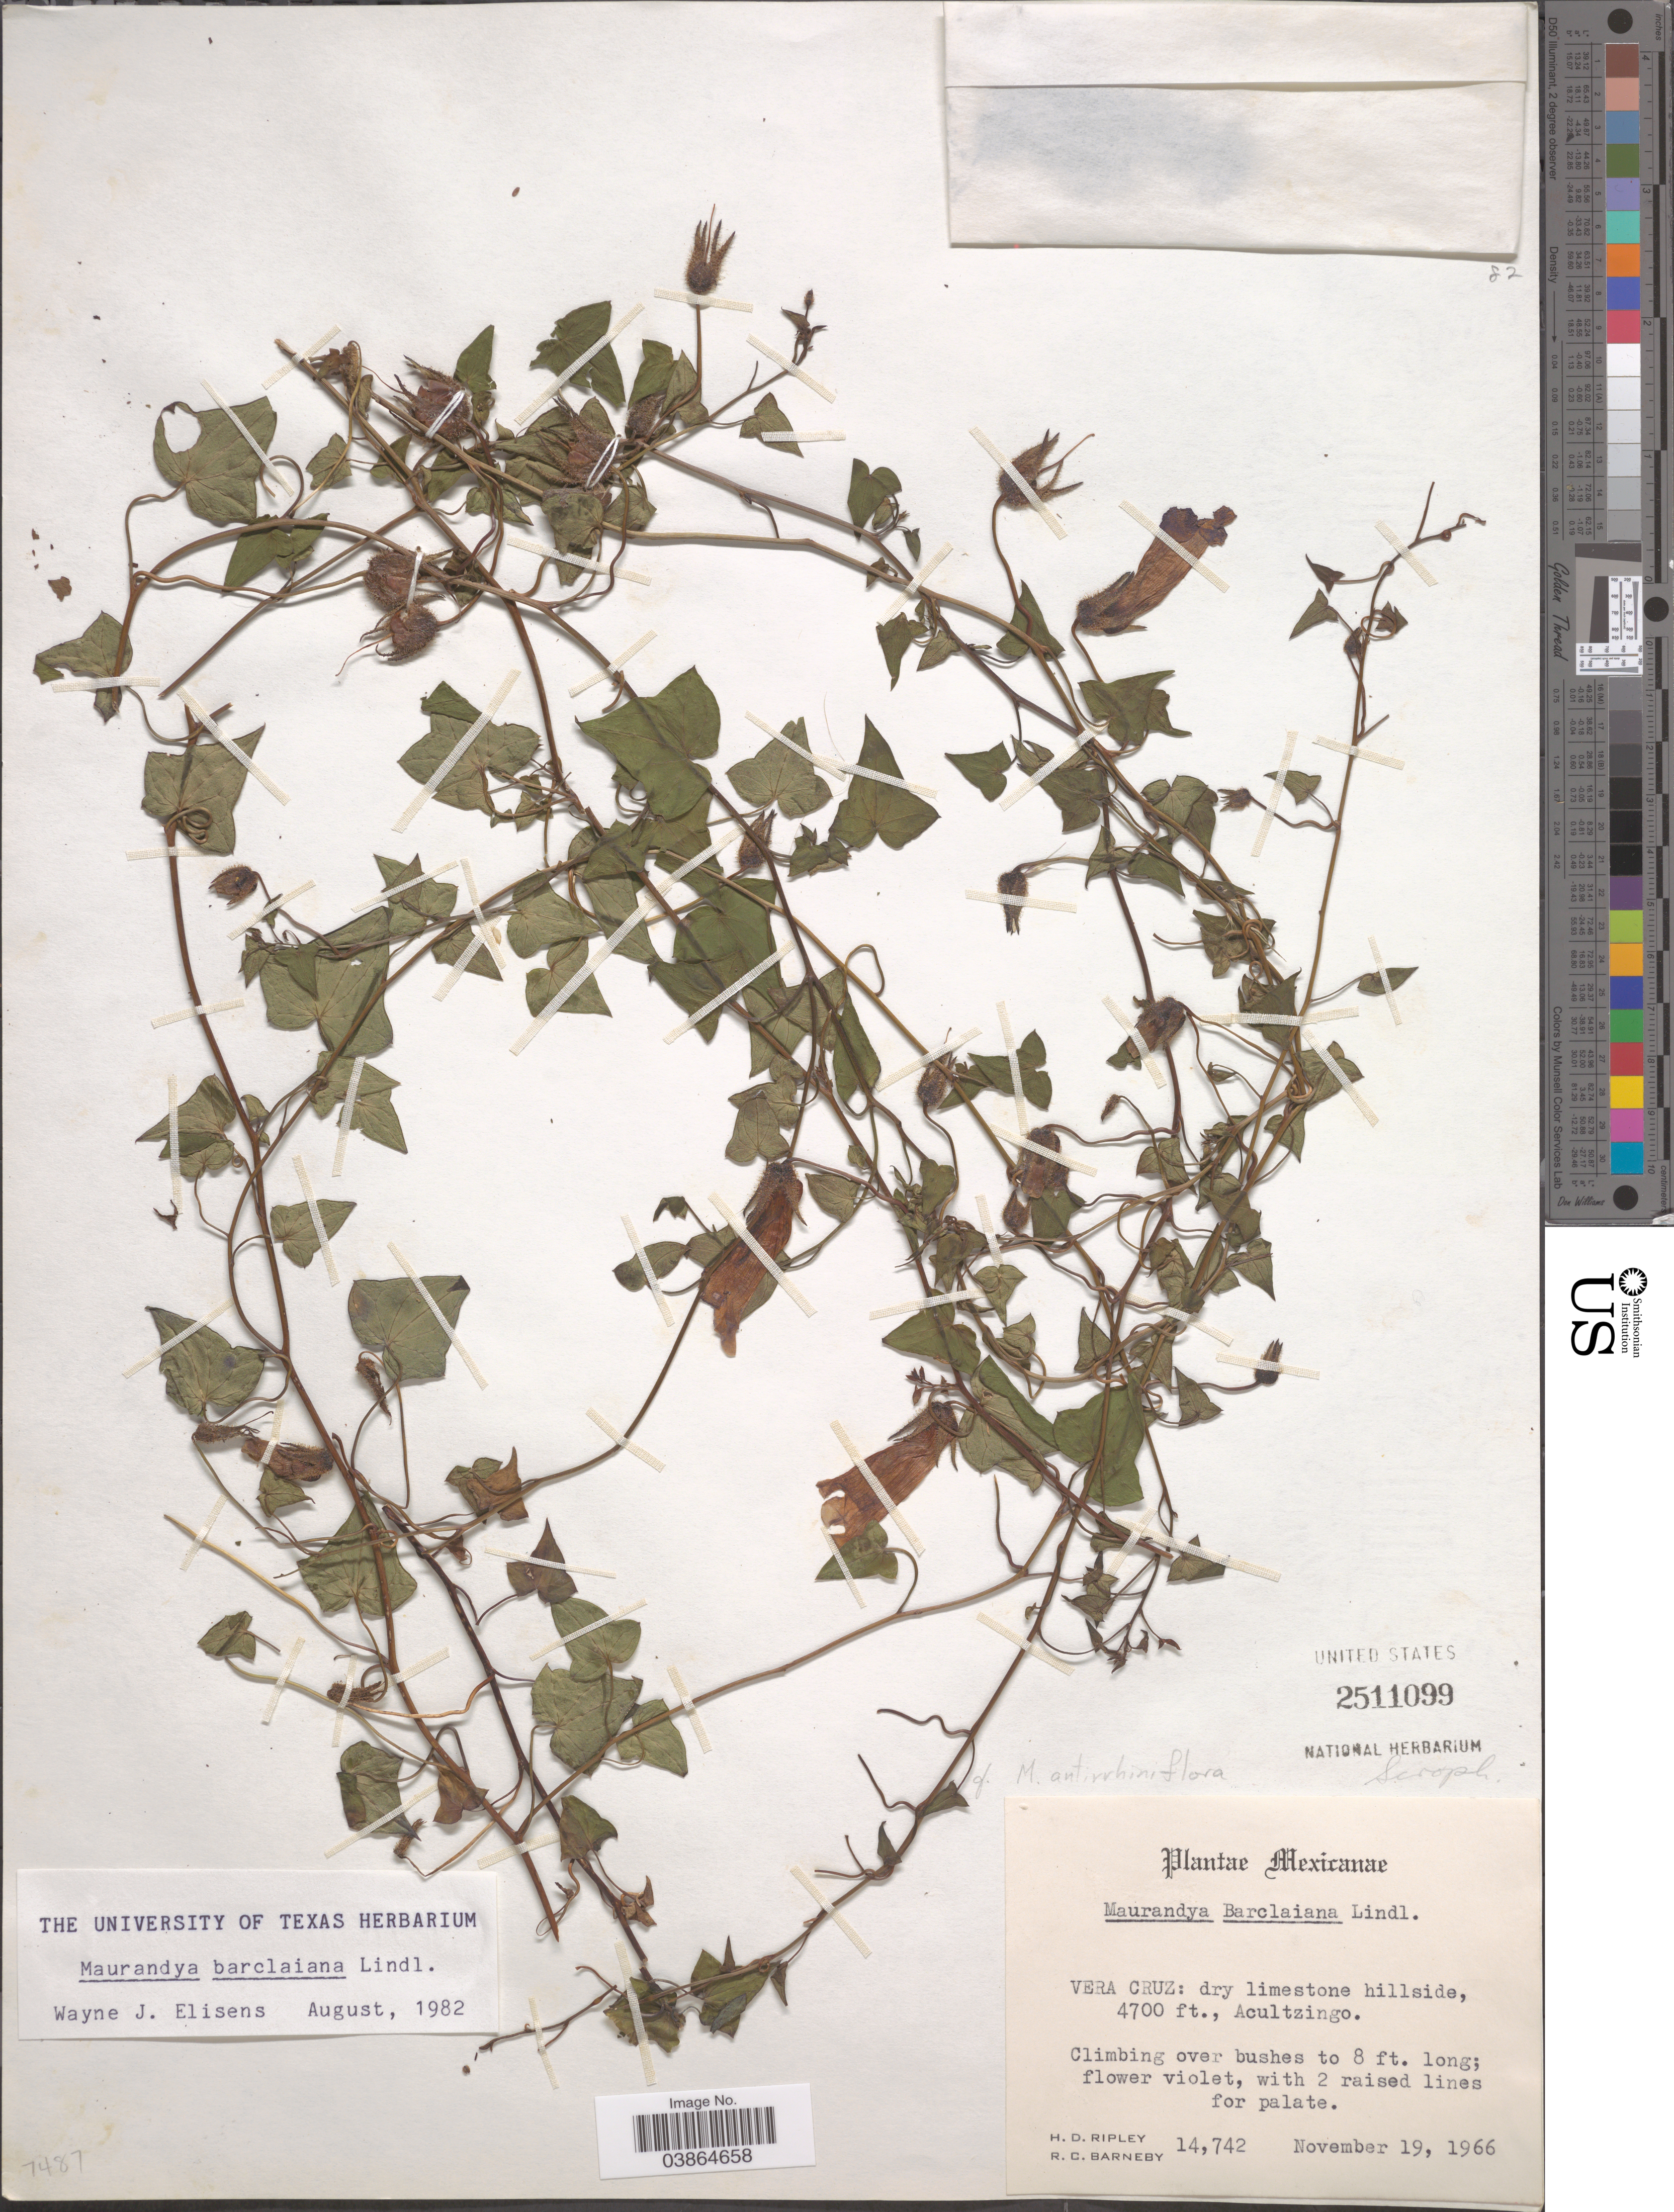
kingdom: Plantae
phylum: Tracheophyta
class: Magnoliopsida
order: Lamiales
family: Plantaginaceae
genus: Maurandya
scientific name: Maurandya barclayana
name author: Lindl.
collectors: H. Ripley & R. C. Barneby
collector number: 14742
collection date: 1966-11-19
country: Mexico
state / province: Veracruz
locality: Vera Cruz: dry limestone hillside, Acultzingo.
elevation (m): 1433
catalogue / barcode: US 2511099